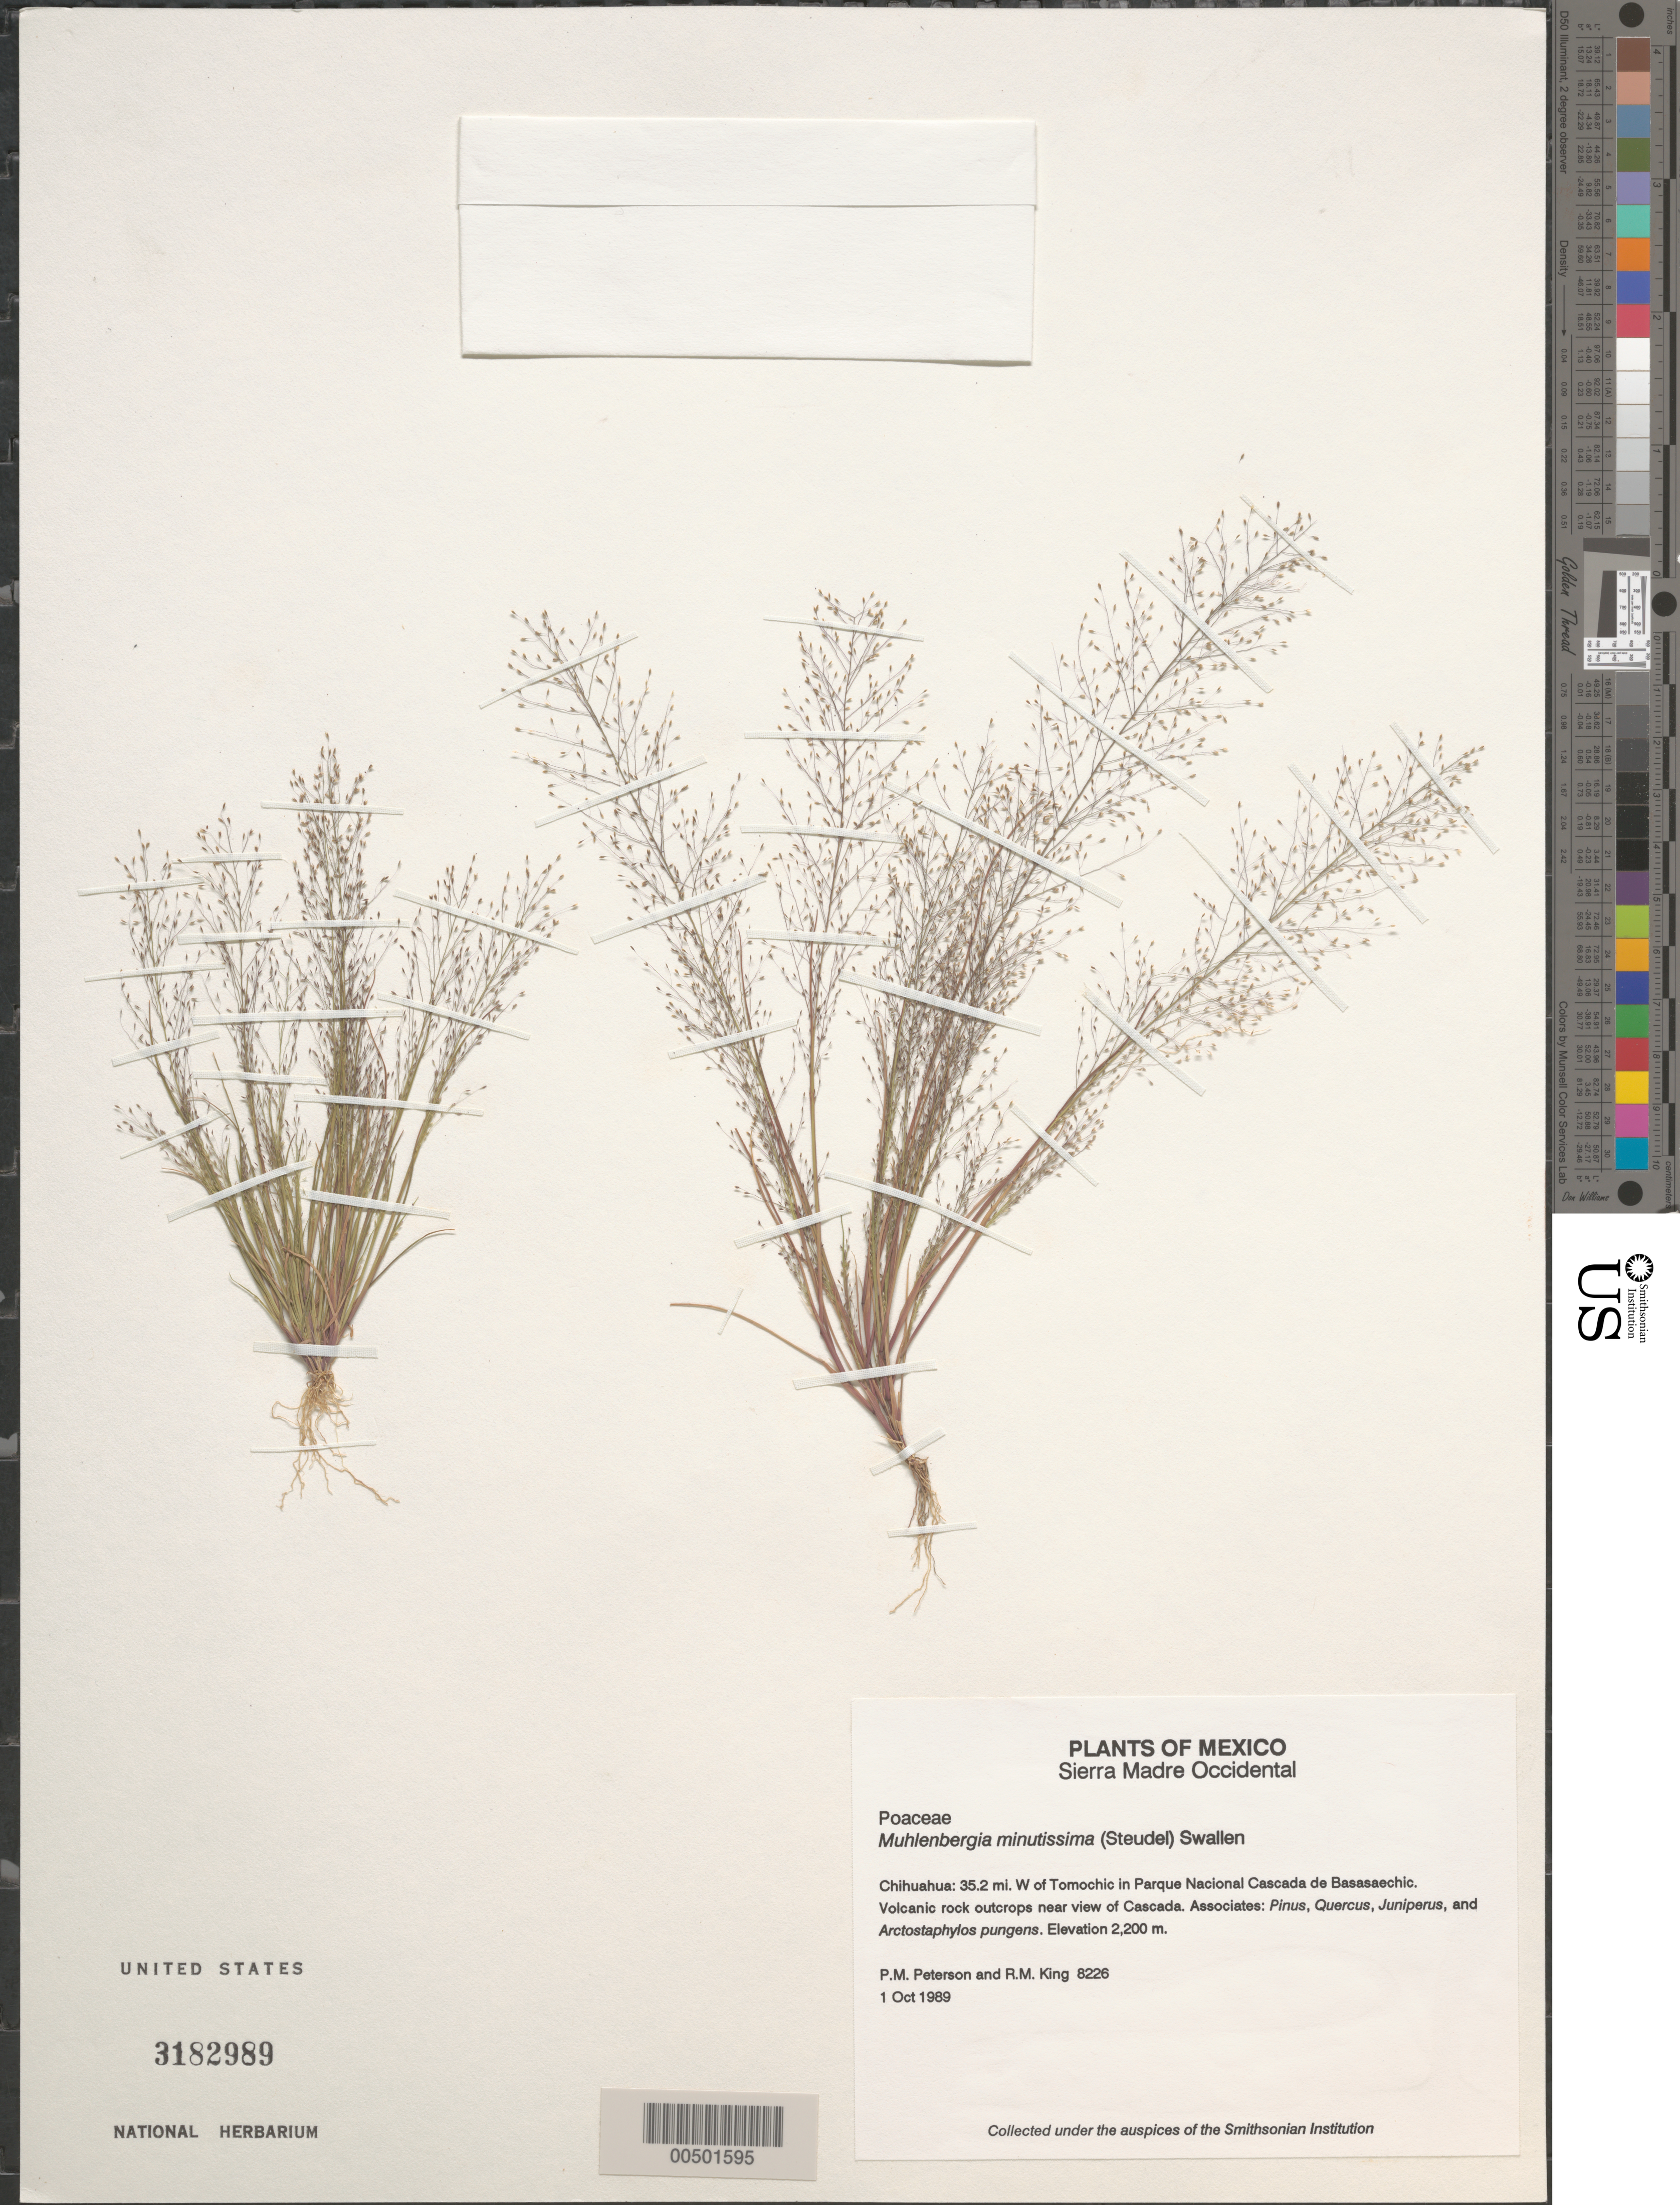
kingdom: Plantae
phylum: Tracheophyta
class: Liliopsida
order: Poales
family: Poaceae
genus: Muhlenbergia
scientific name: Muhlenbergia minutissima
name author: (Steud.) Swallen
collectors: P. M. Peterson & R. M. King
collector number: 08226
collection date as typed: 01 Oct 1989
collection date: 1989-10-01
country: Mexico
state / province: Chihuahua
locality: Sierra Madre Occidental, 35.2 mi. W of Tomochic in Parque Nacional Cascada de Basasaechic.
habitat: Volcanic rock outcrops near view of Cascada. Associates: Pinus, Quercus, Juniperus, and Arctostaphylos pungens.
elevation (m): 2200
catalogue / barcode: US 3182989